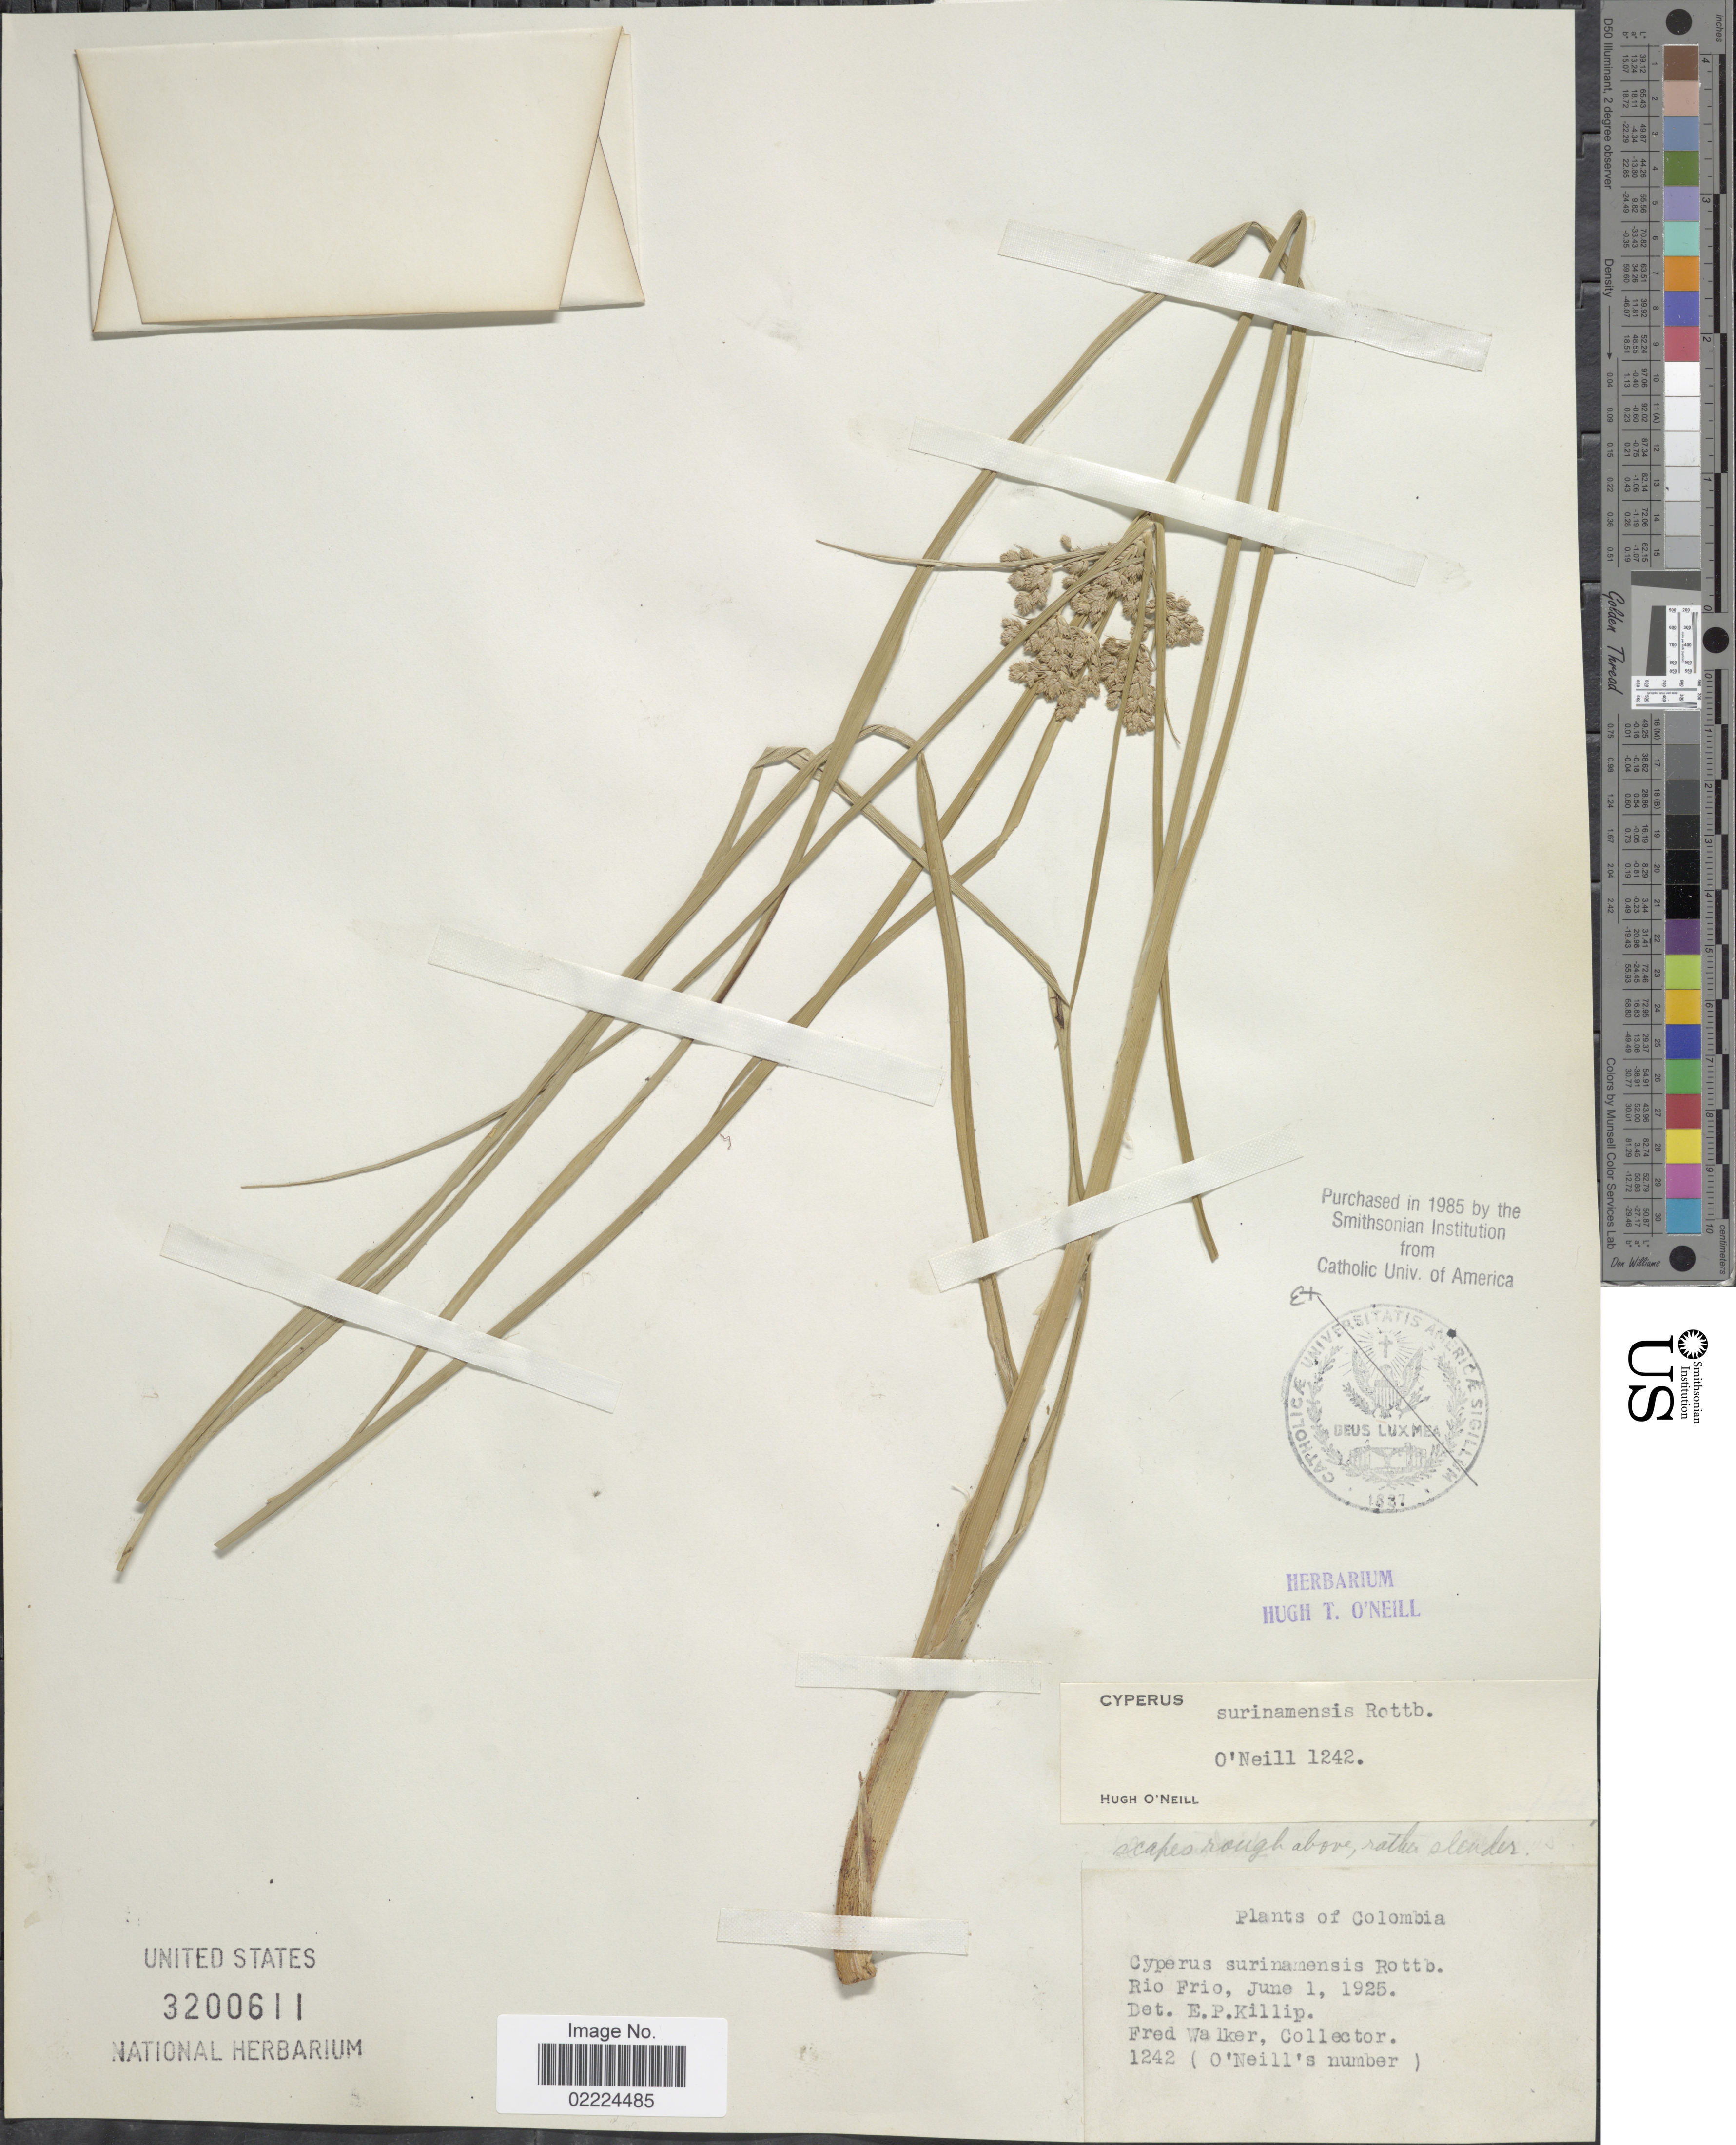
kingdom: Plantae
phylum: Tracheophyta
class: Liliopsida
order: Poales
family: Cyperaceae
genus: Cyperus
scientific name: Cyperus surinamensis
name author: Rottb.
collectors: F. Walker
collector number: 1242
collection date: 1925-06-01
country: Colombia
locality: Rio Frio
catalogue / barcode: US 3200611